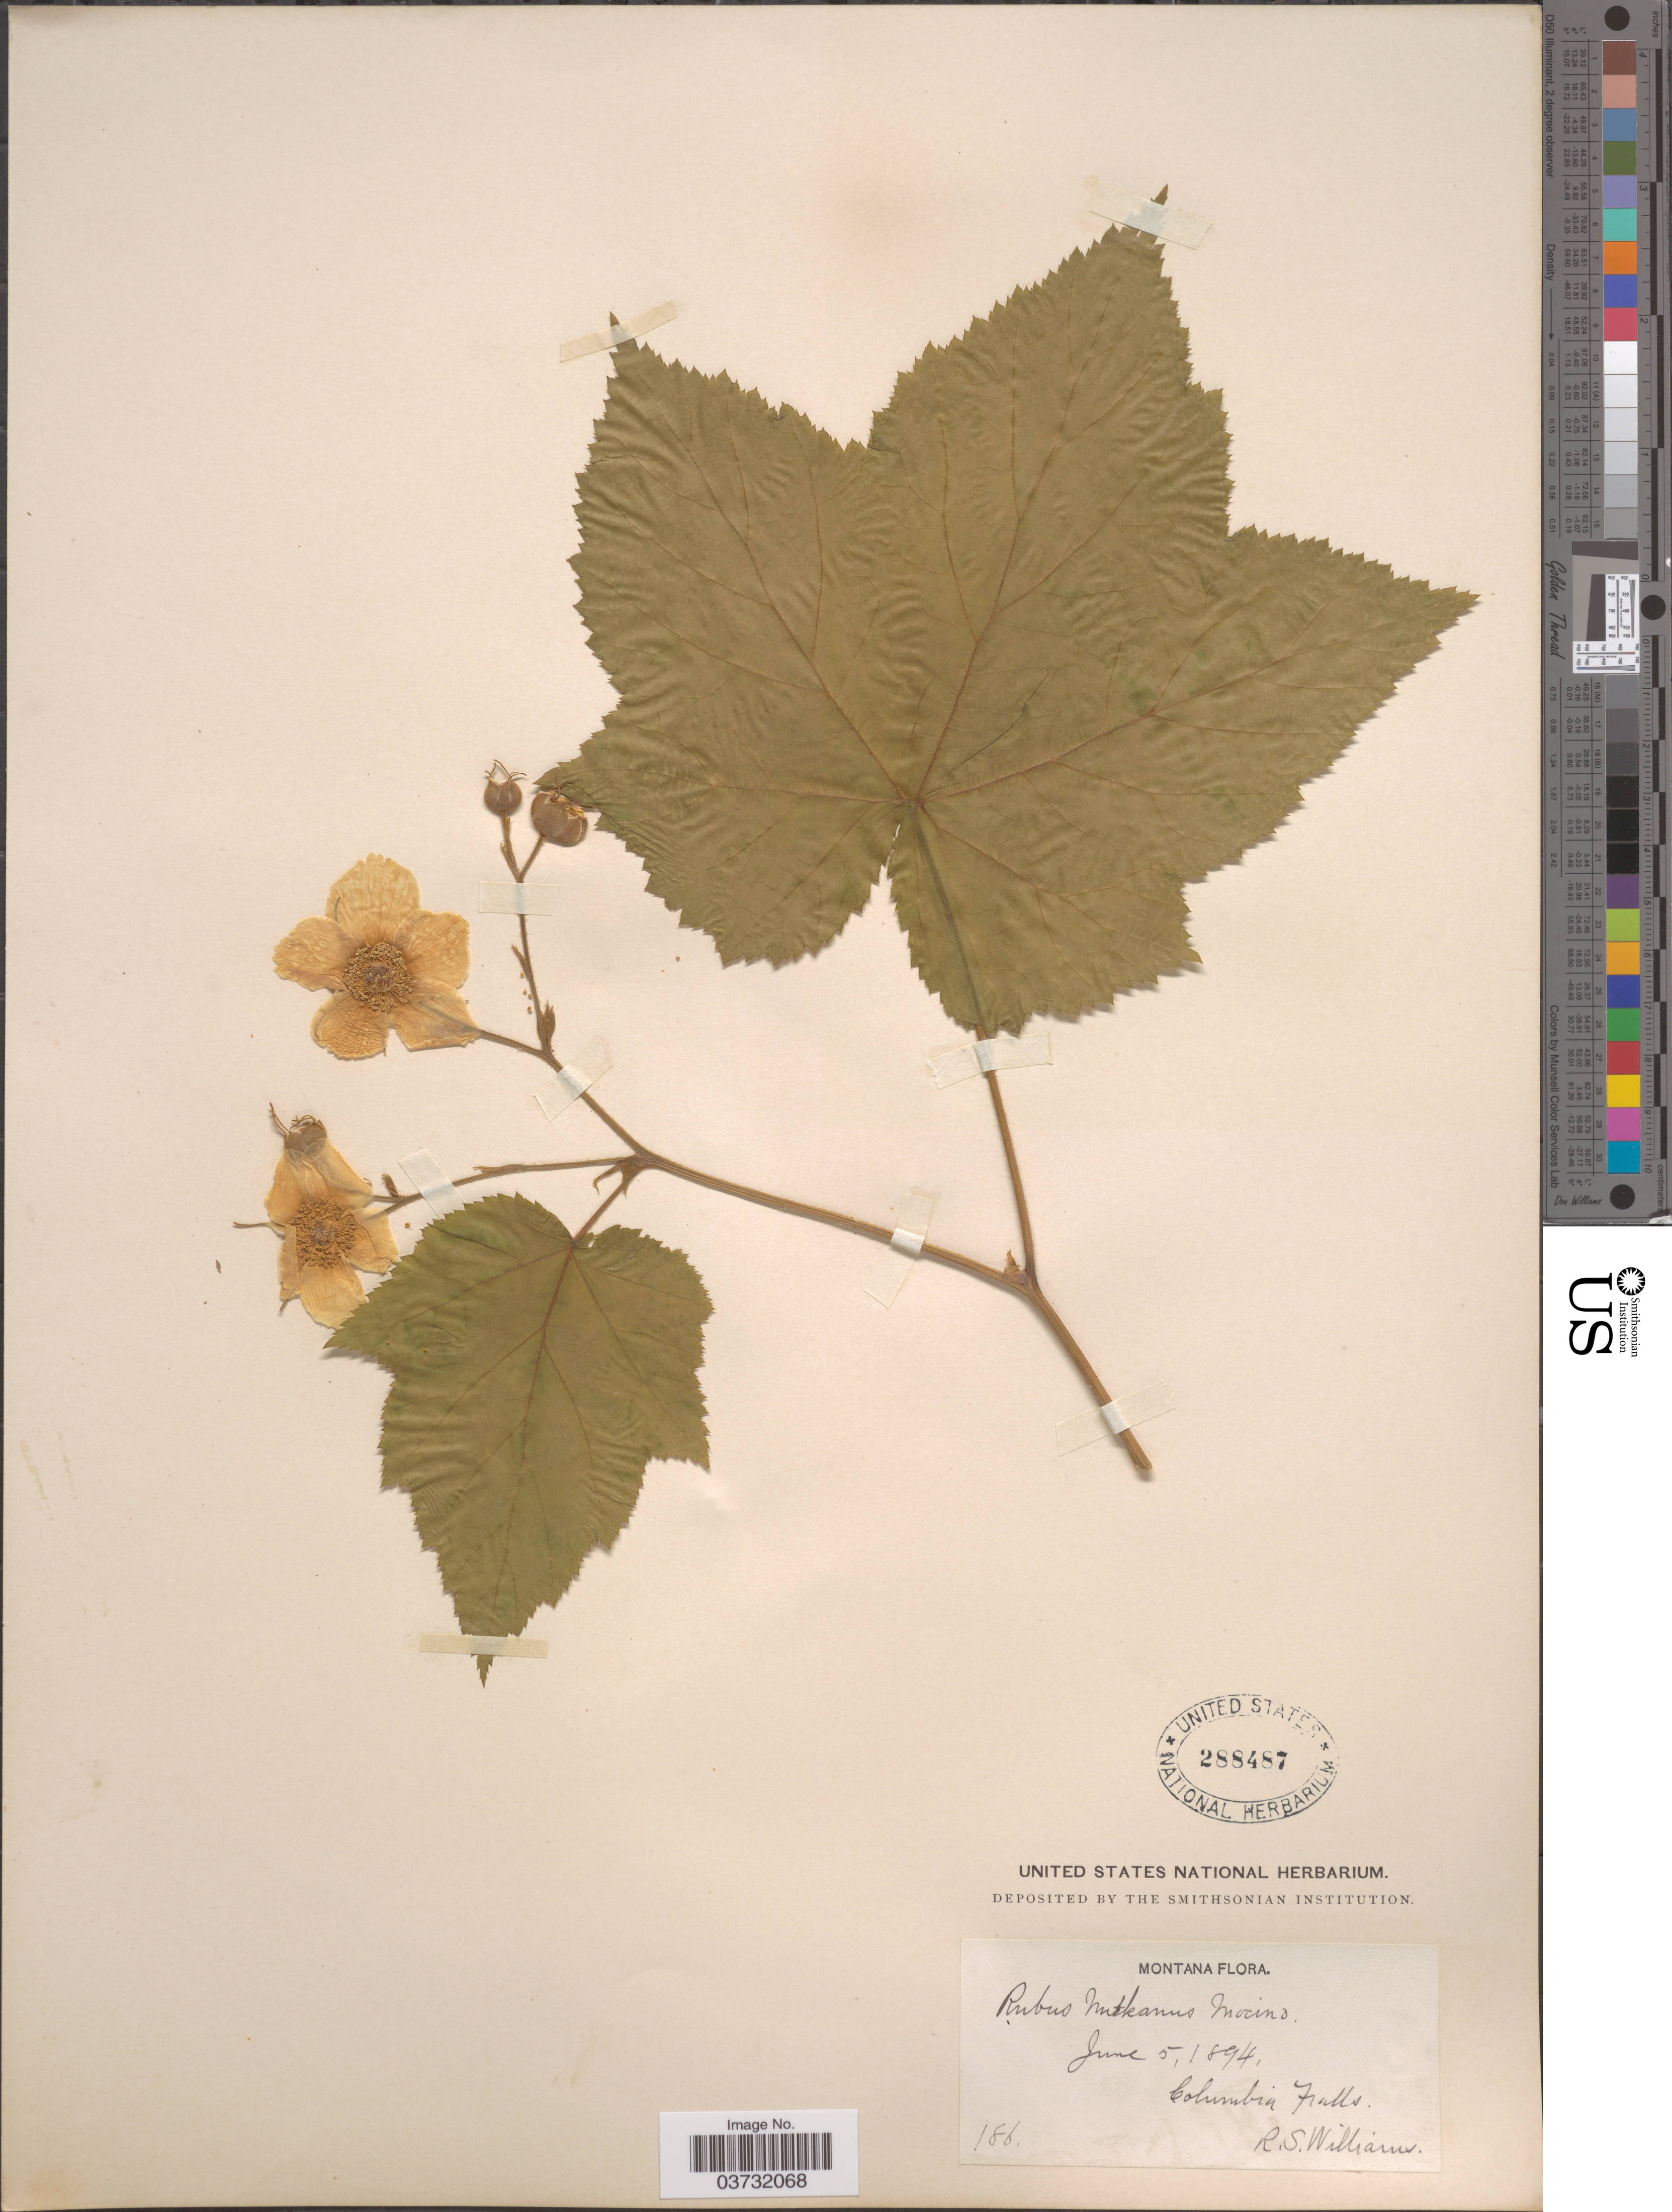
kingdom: Plantae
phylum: Tracheophyta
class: Magnoliopsida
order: Rosales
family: Rosaceae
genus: Rubus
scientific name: Rubus parviflorus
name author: Nutt.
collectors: R. S. Williams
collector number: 186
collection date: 1894-06-05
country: United States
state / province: Montana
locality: Columbia Falls.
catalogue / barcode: US 288487